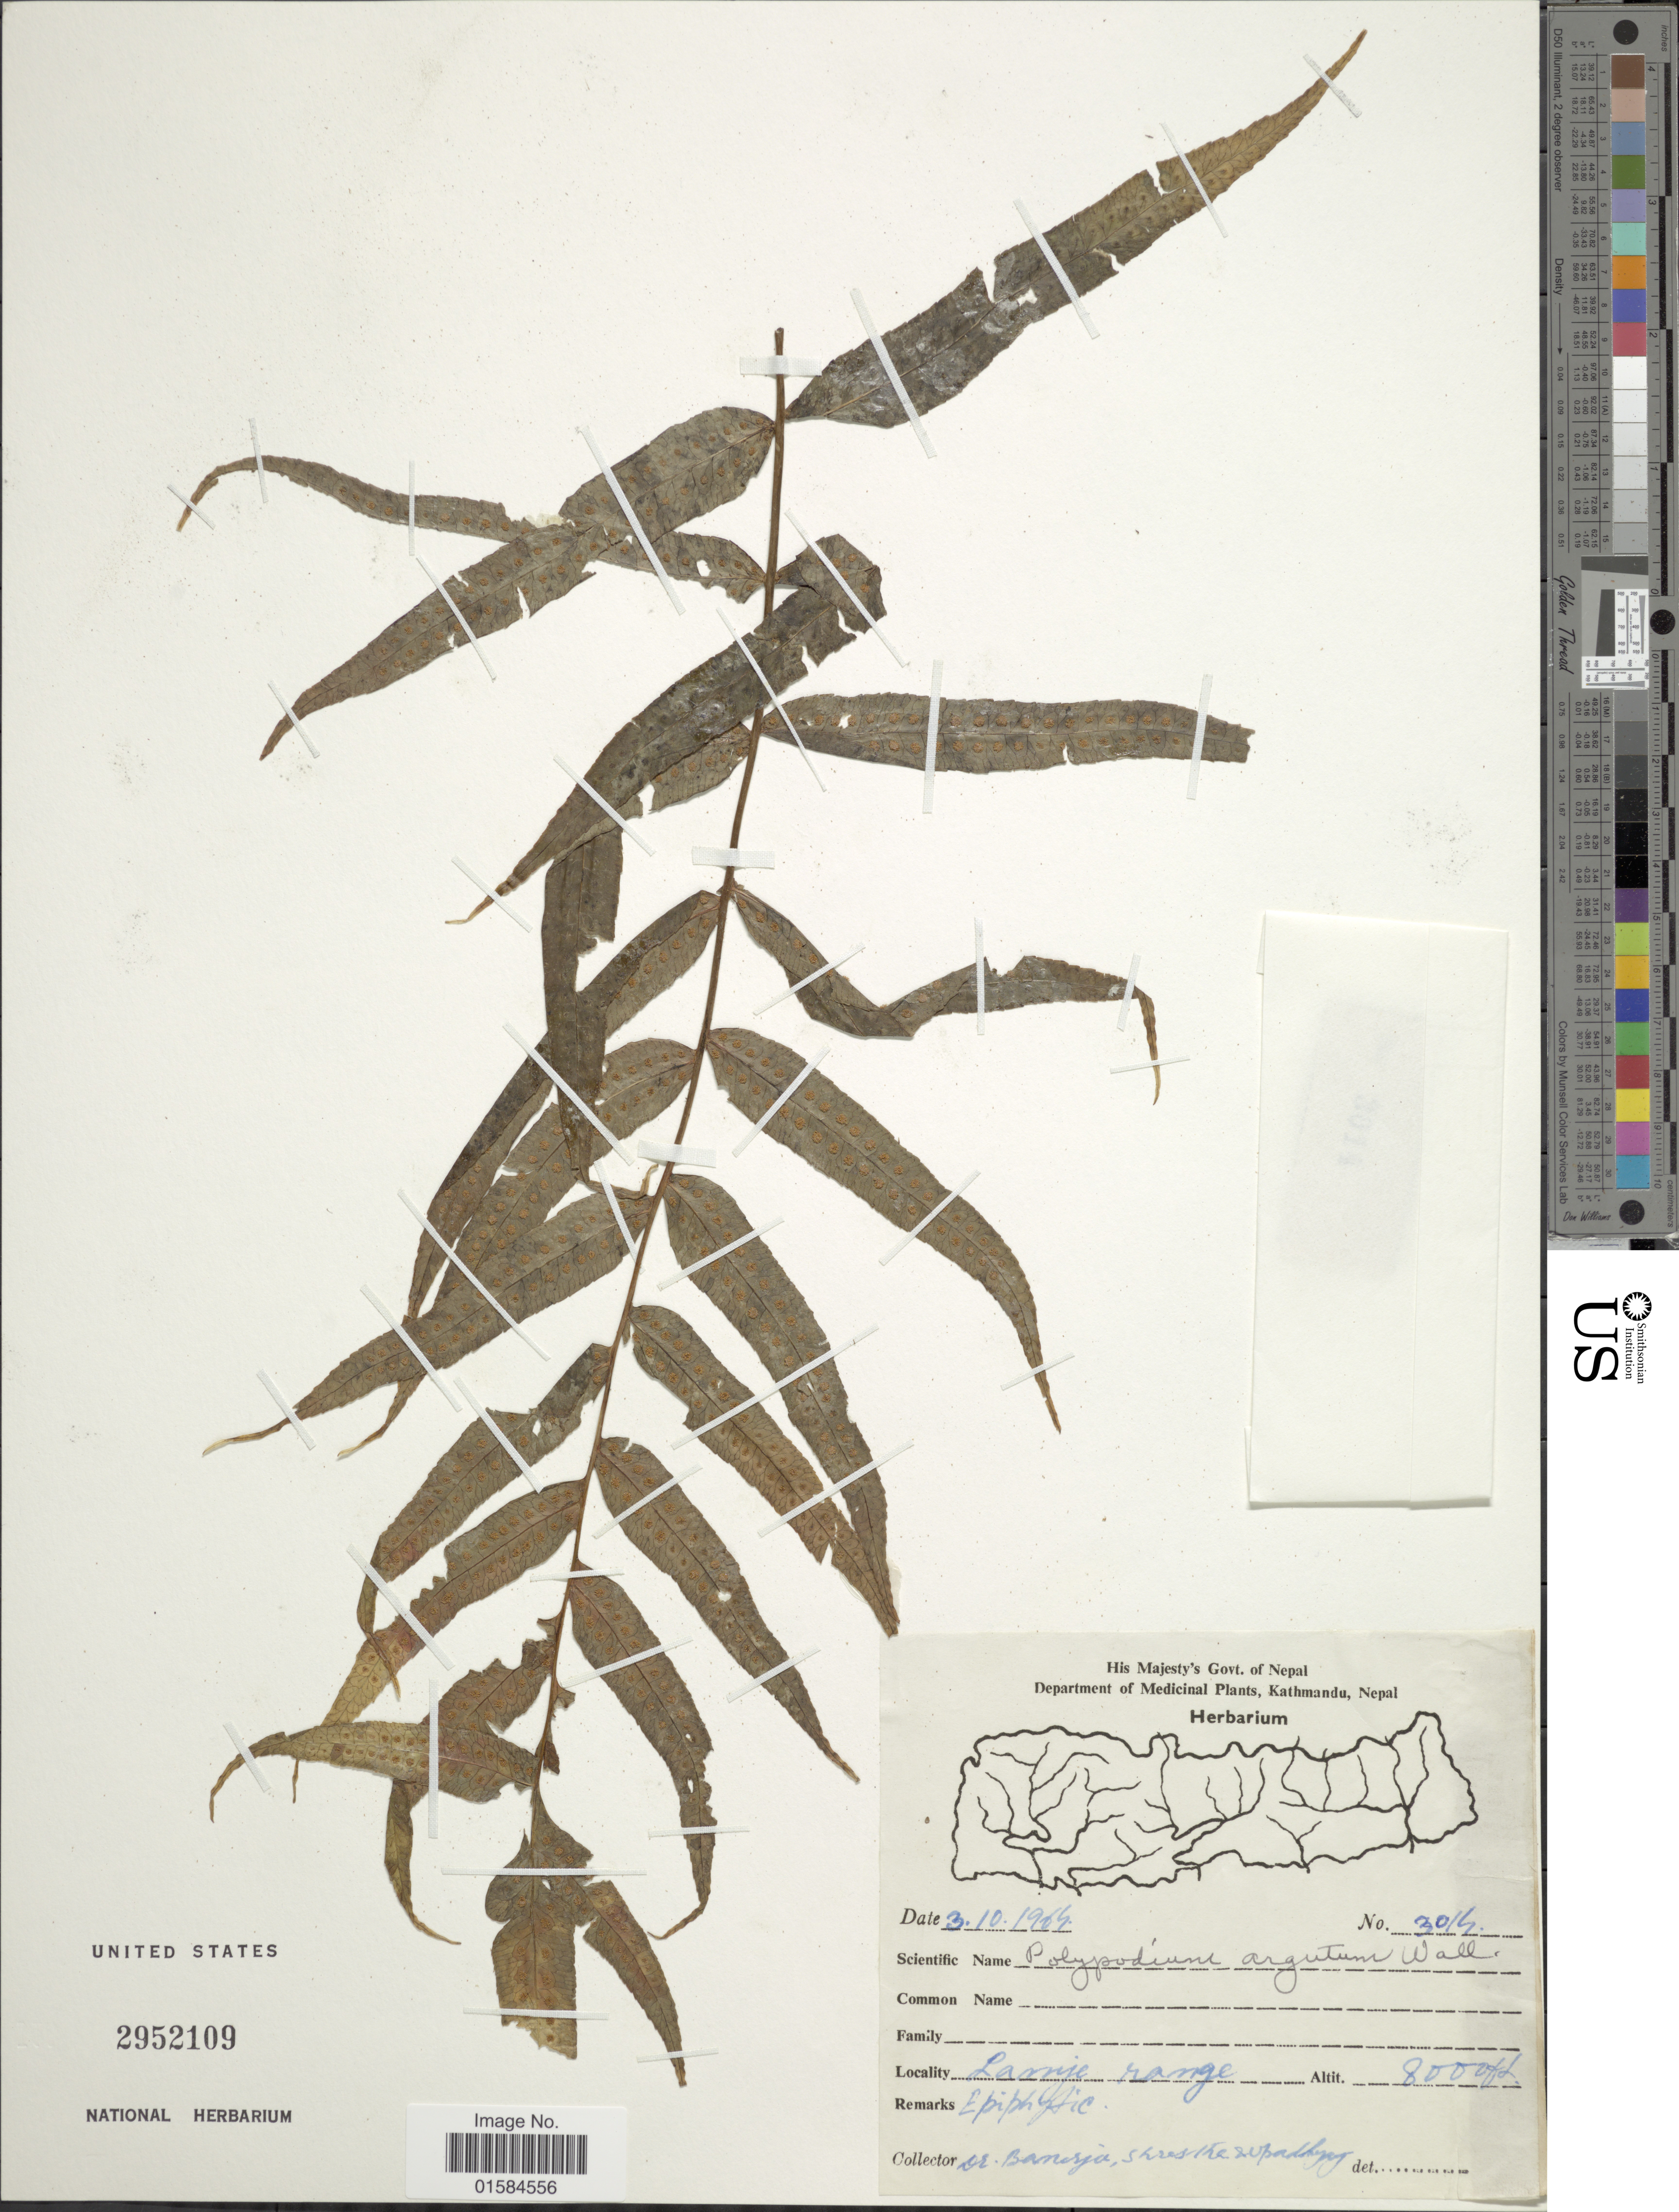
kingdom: Plantae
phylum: Tracheophyta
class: Polypodiopsida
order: Polypodiales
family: Polypodiaceae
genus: Goniophlebium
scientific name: Goniophlebium argutum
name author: (Wall. ex Hook.) J. Sm.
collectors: -. Banerjee, -. Shrestha & Upadhyay, --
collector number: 3014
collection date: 1964-10-03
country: India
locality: Lanja Range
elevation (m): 2438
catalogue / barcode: US 2952109